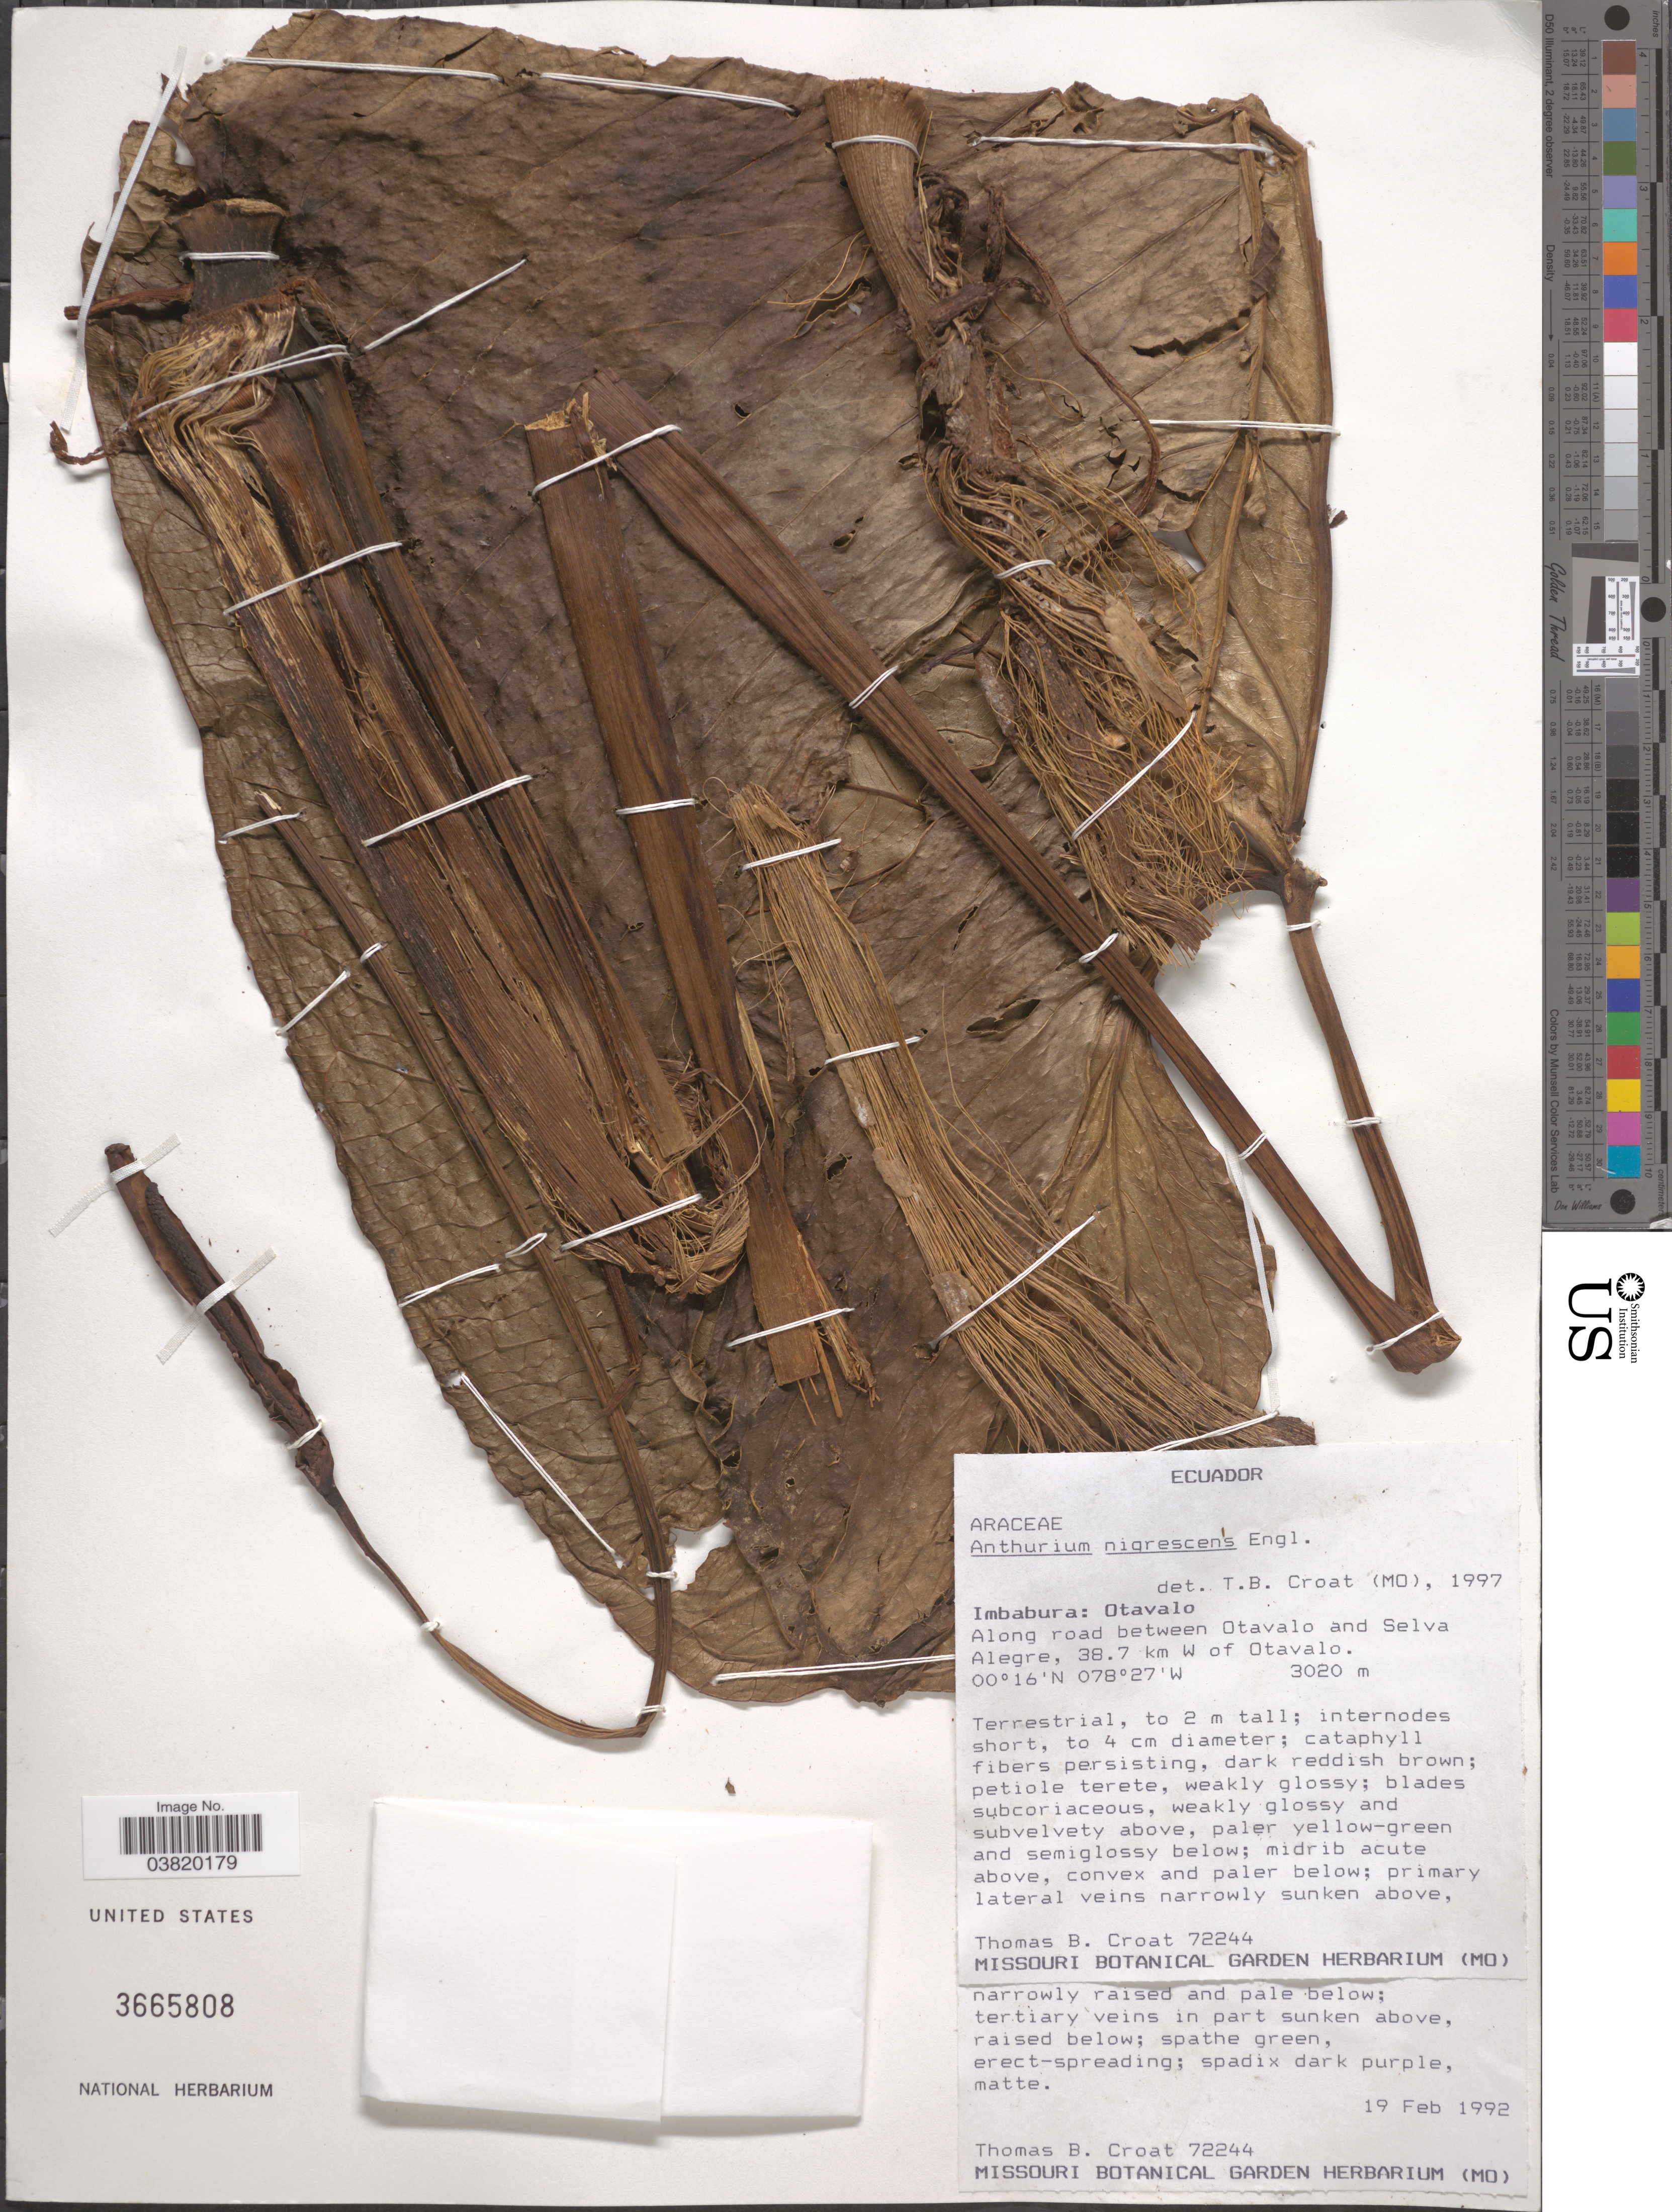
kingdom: Plantae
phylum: Tracheophyta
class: Liliopsida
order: Alismatales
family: Araceae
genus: Anthurium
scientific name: Anthurium nigrescens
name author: Engl.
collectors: T. B. Croat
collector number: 72244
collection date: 1992-02-19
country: Ecuador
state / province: Imbabura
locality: Otavalo. Along road between Otavalo and Selva Alegre, 38.7 km W of Otavalo.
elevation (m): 3020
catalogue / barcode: US 3665808